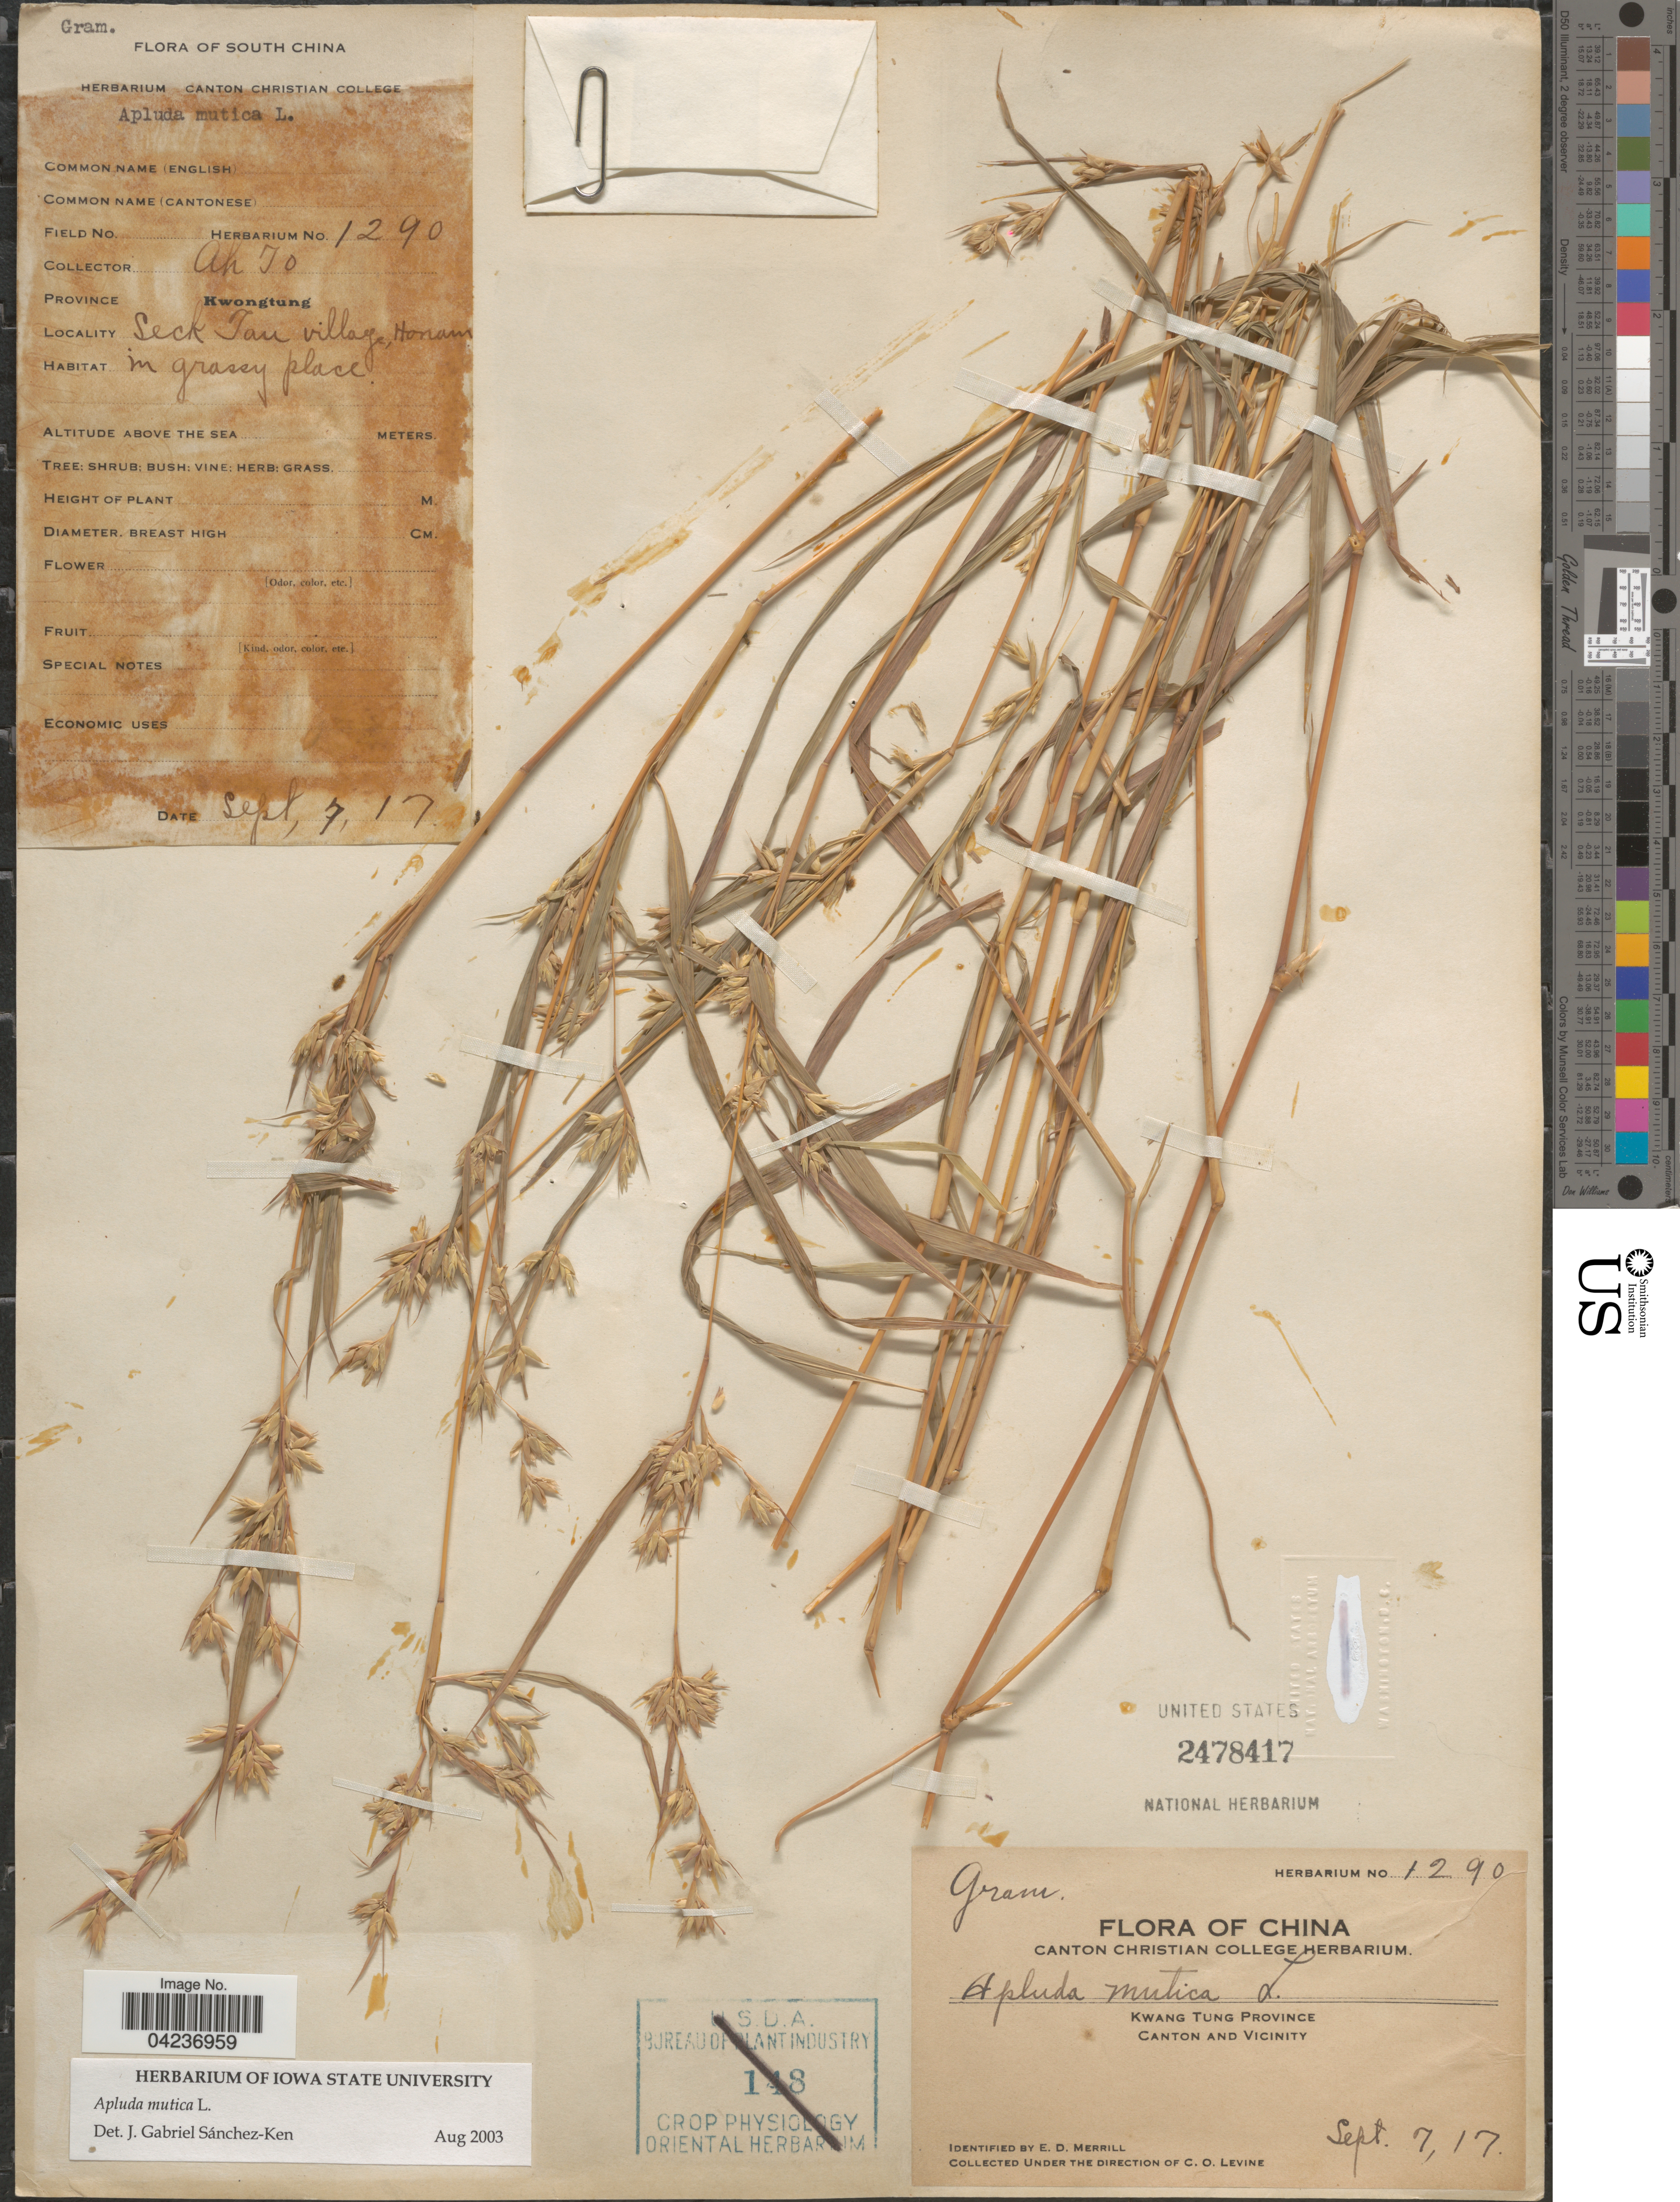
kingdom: Plantae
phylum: Tracheophyta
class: Liliopsida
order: Poales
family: Poaceae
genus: Apluda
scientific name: Apluda mutica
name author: L.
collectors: C. O. Levine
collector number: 1290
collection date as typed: Transcribed d/m/y: 7/9/17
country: China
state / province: Guangdong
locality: Kwang Tung Province. Canton and Vicinity. Leck Tau Village, Honam.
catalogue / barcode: US 2478417